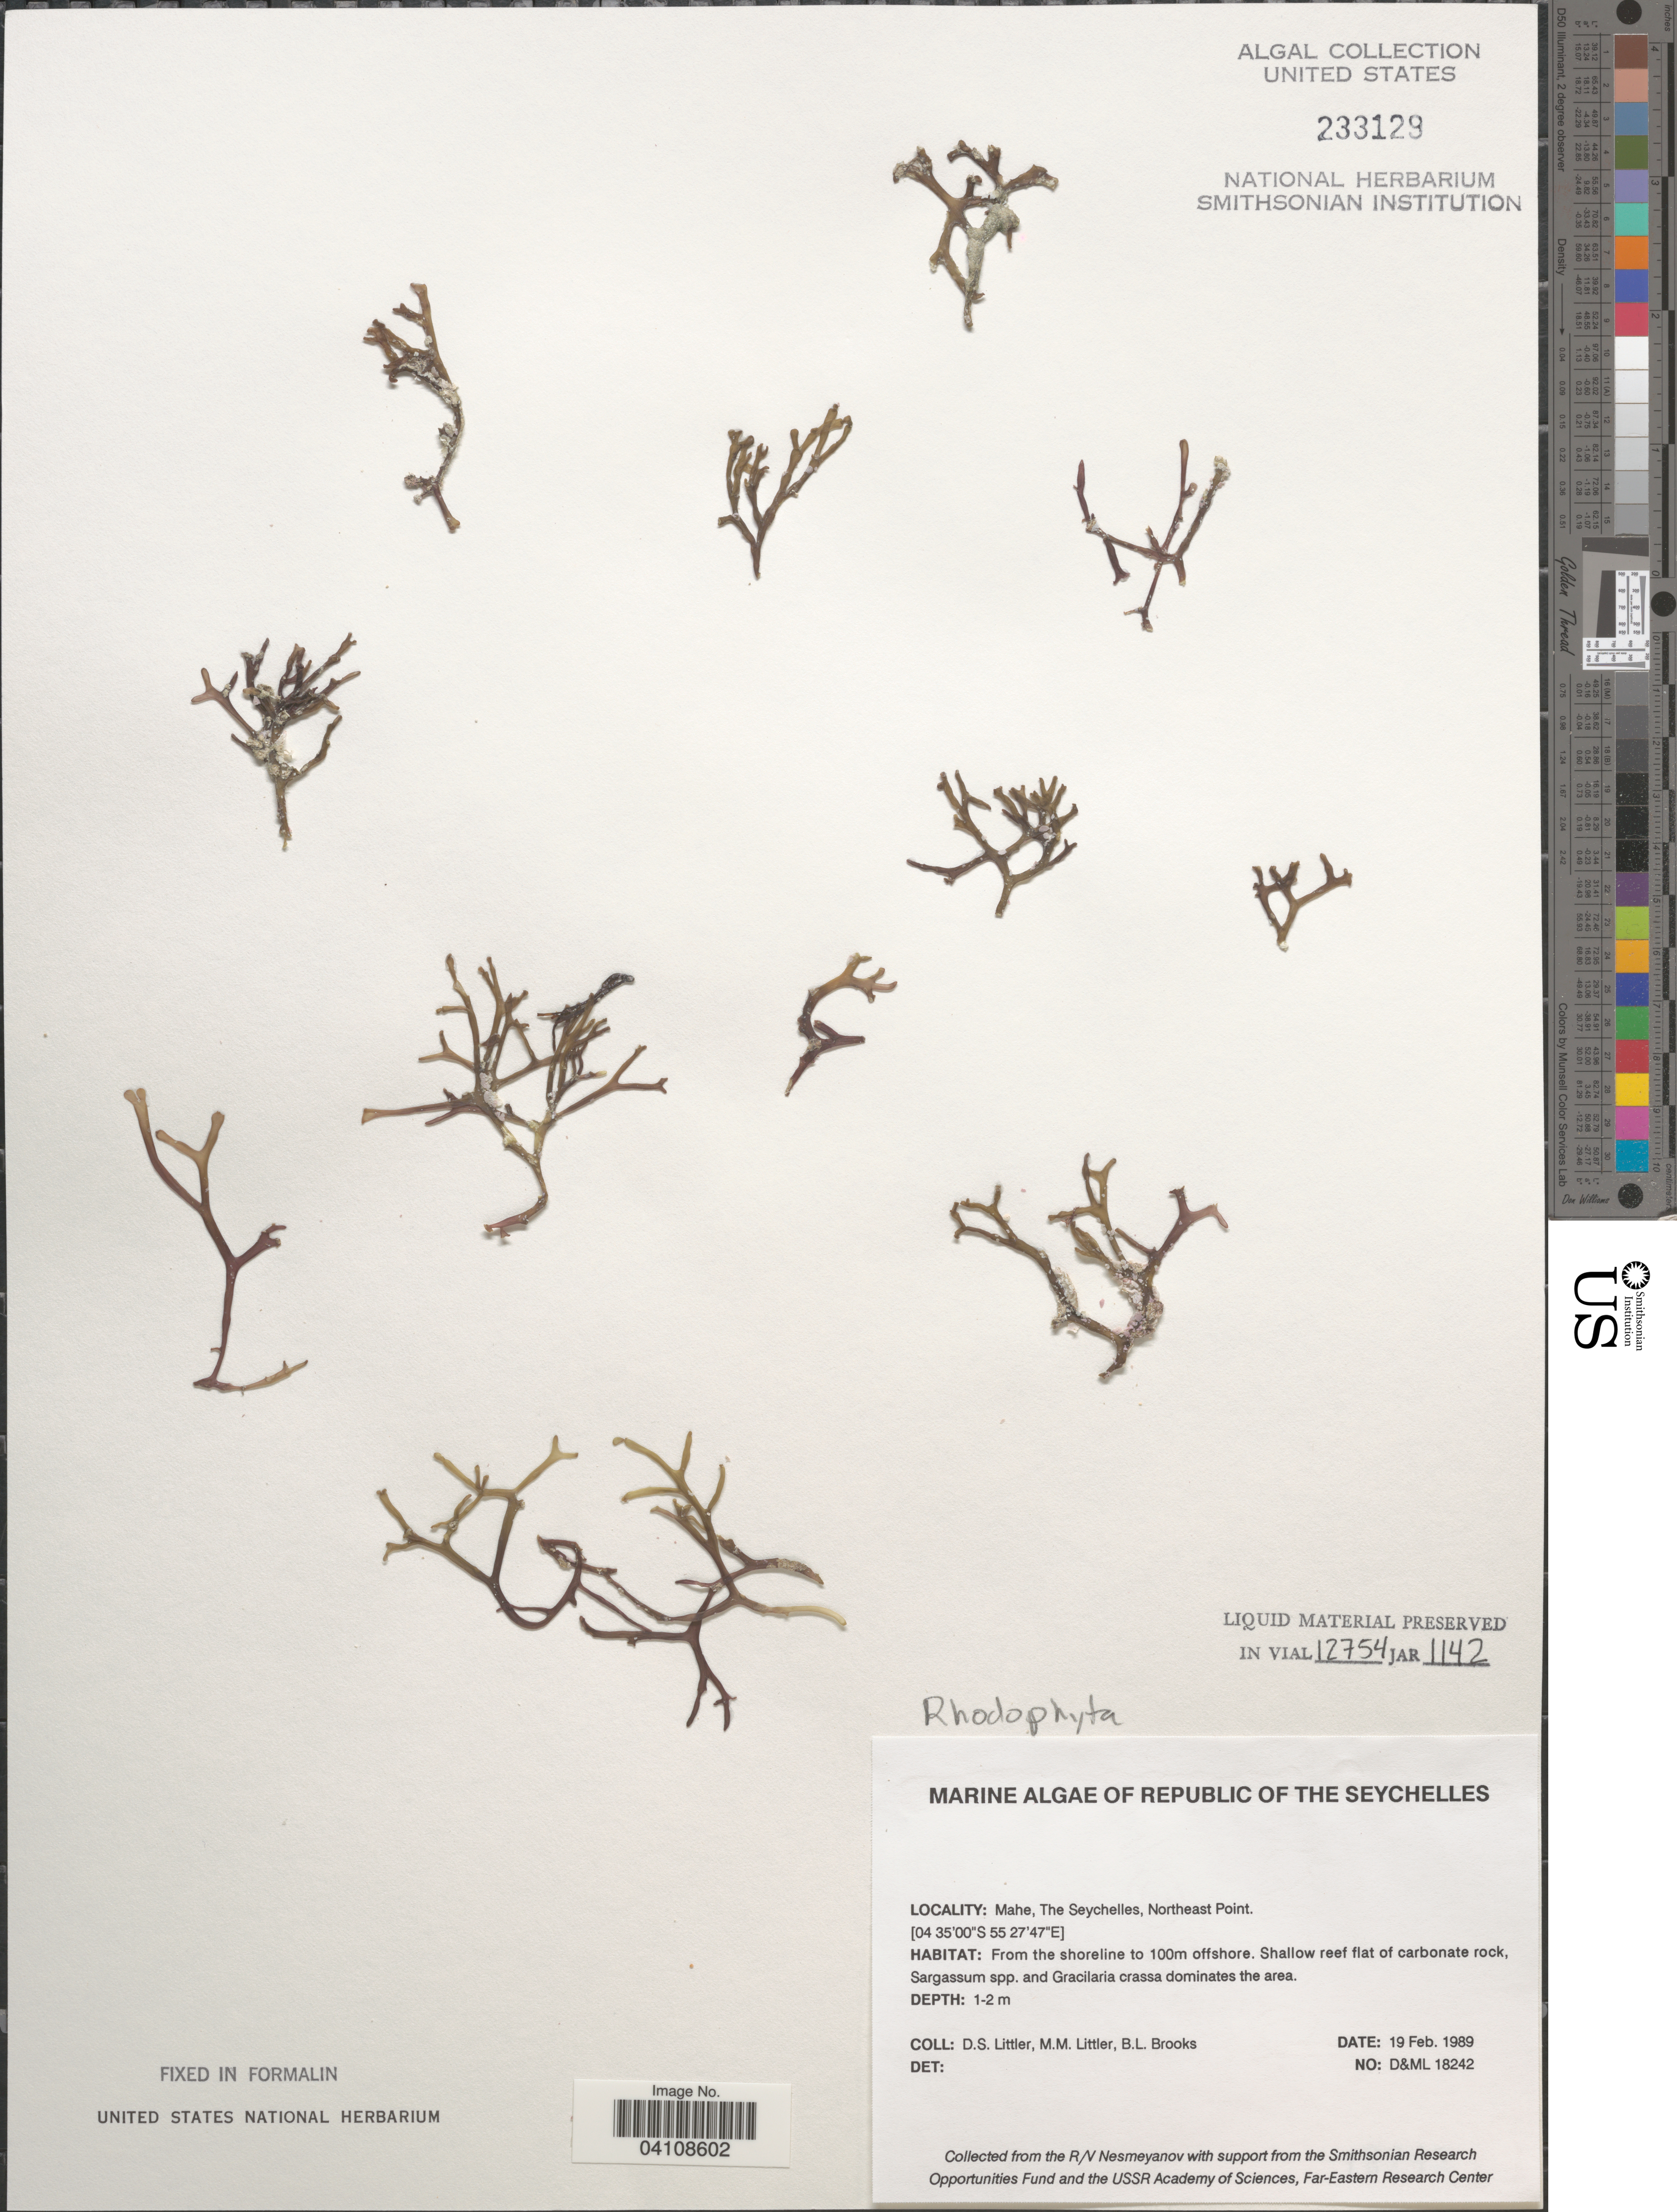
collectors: D. S. Littler & B. Brooks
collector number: D&ML18242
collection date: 1989-02-19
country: Seychelles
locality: Republic of The Seychelles. Mahe, Northeast Point. From the shoreline to 100m offshore.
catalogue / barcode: US 233129